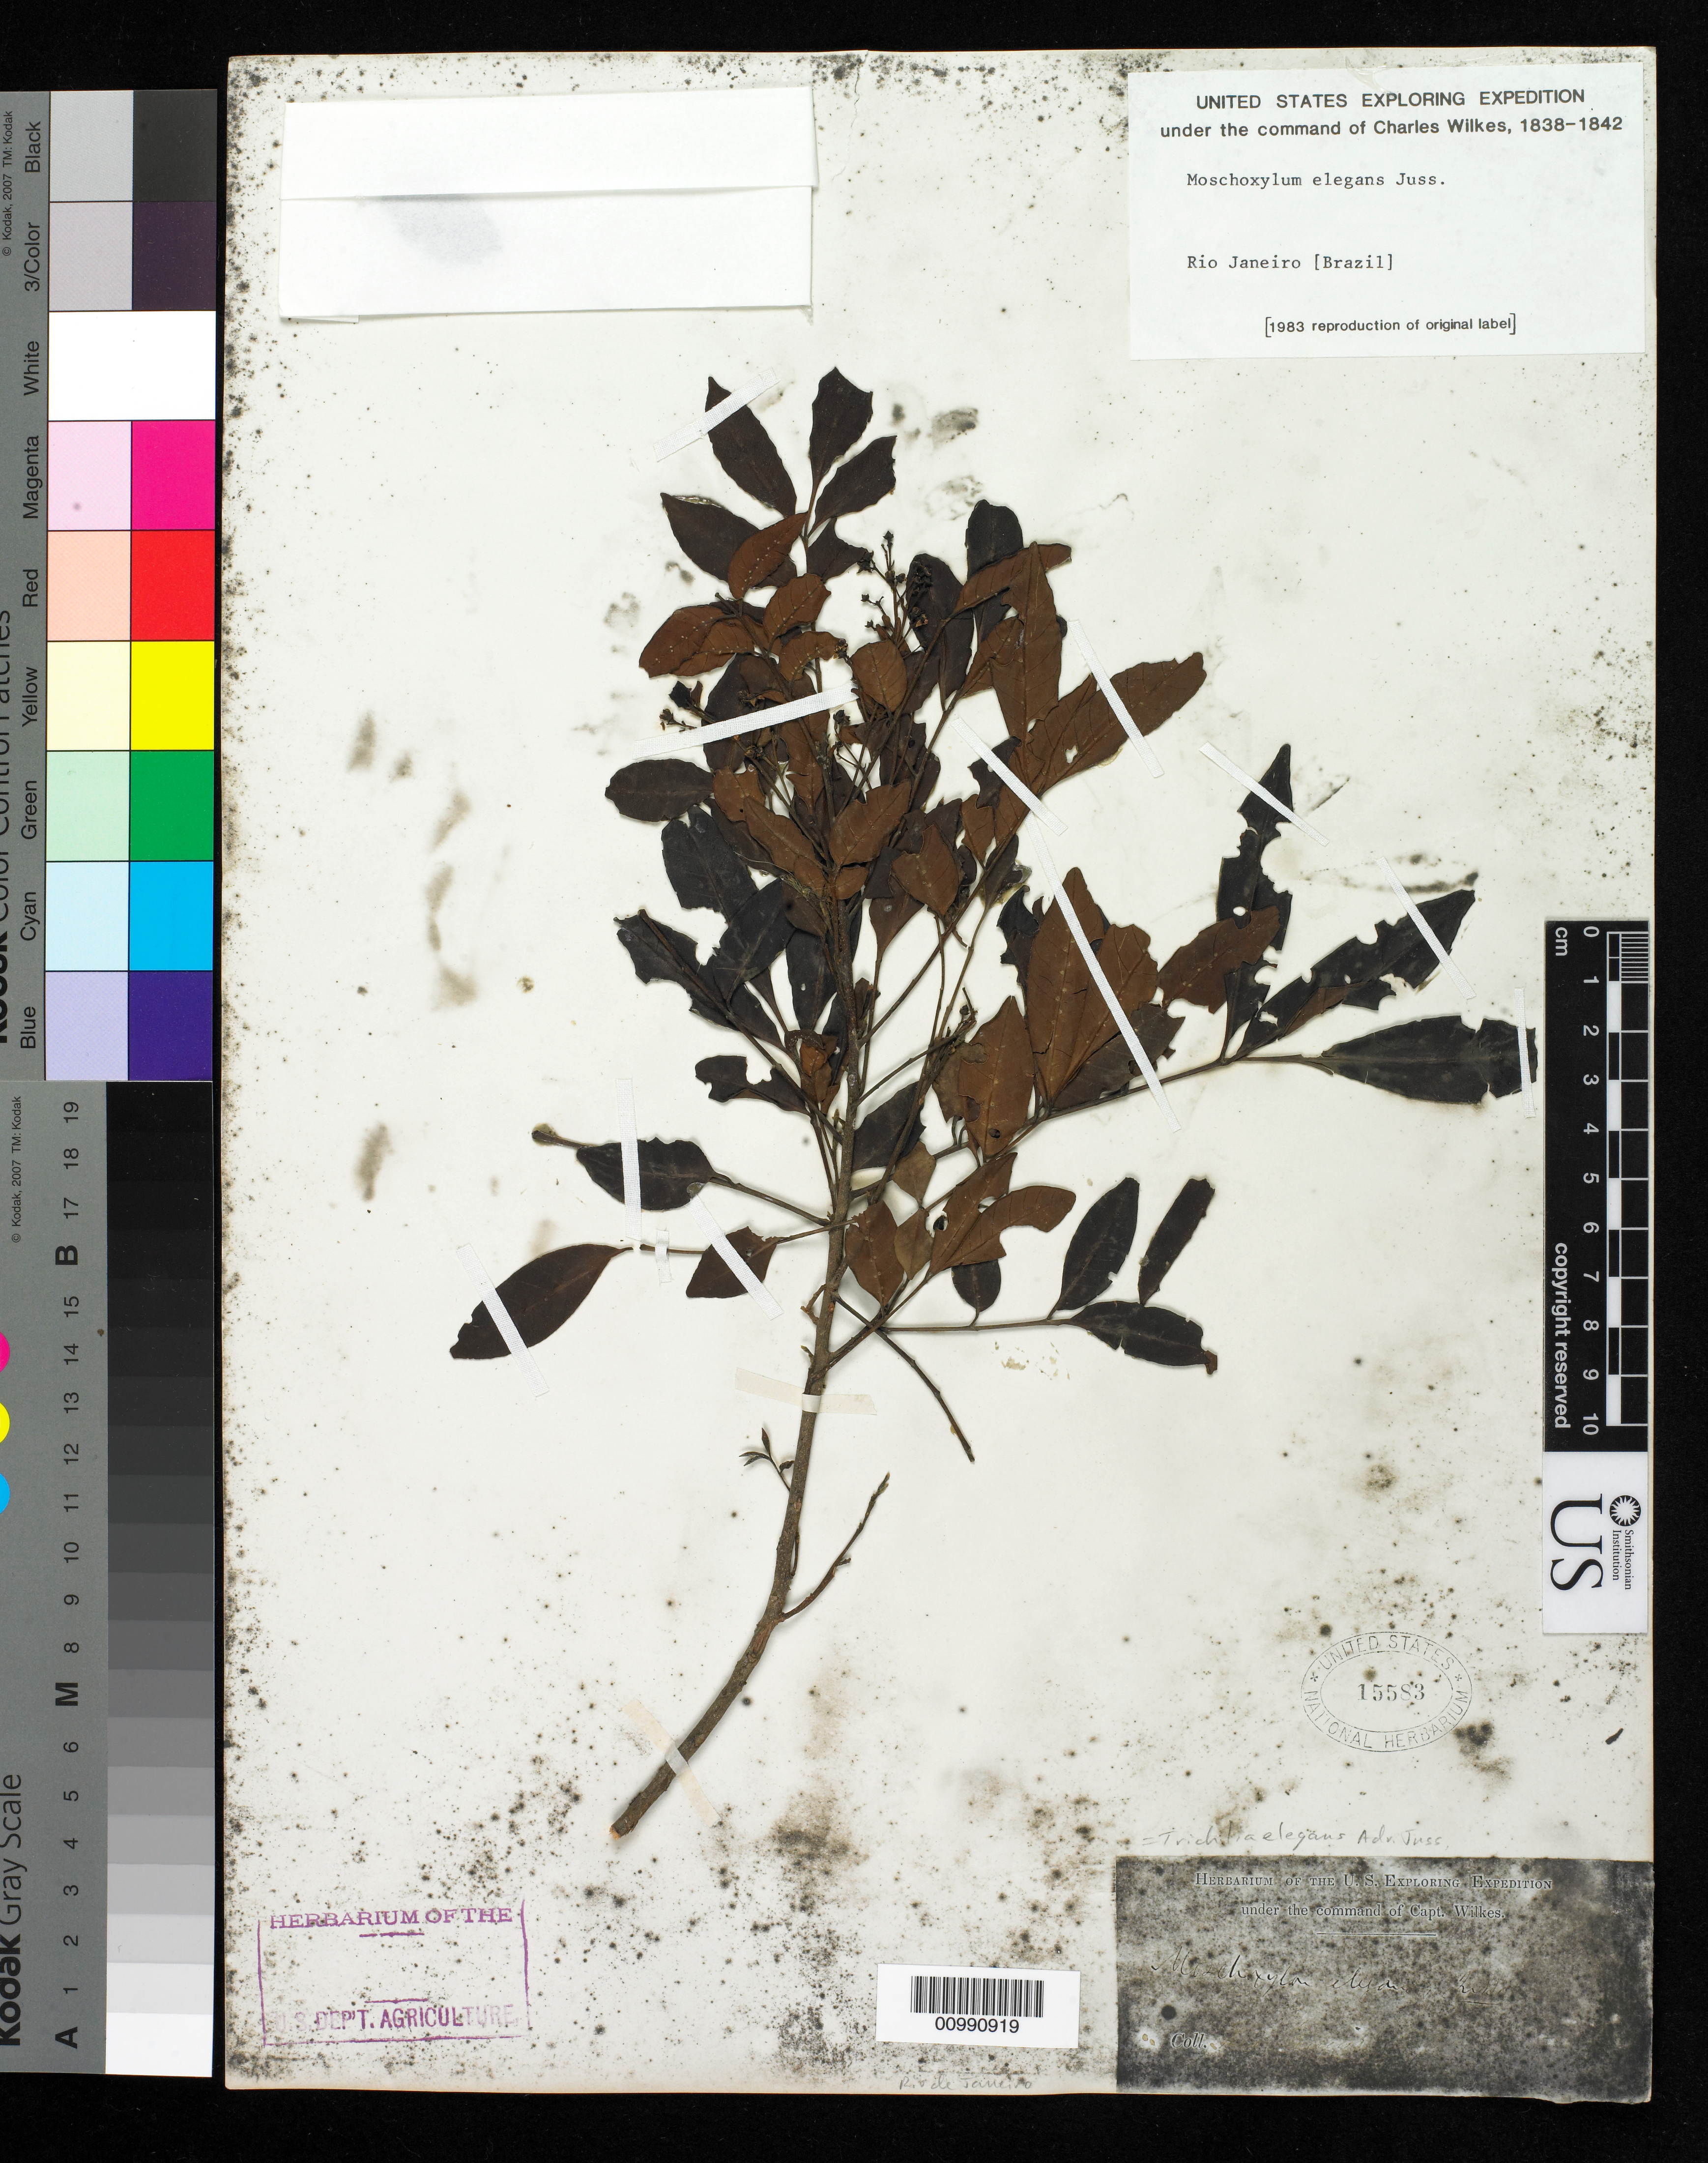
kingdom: Plantae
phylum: Tracheophyta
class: Magnoliopsida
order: Sapindales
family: Meliaceae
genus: Trichilia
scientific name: Trichilia elegans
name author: A. Juss.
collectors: Wilkes Explor. Exped.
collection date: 1838/1842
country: Brazil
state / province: Rio de Janeiro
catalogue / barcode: US 15583